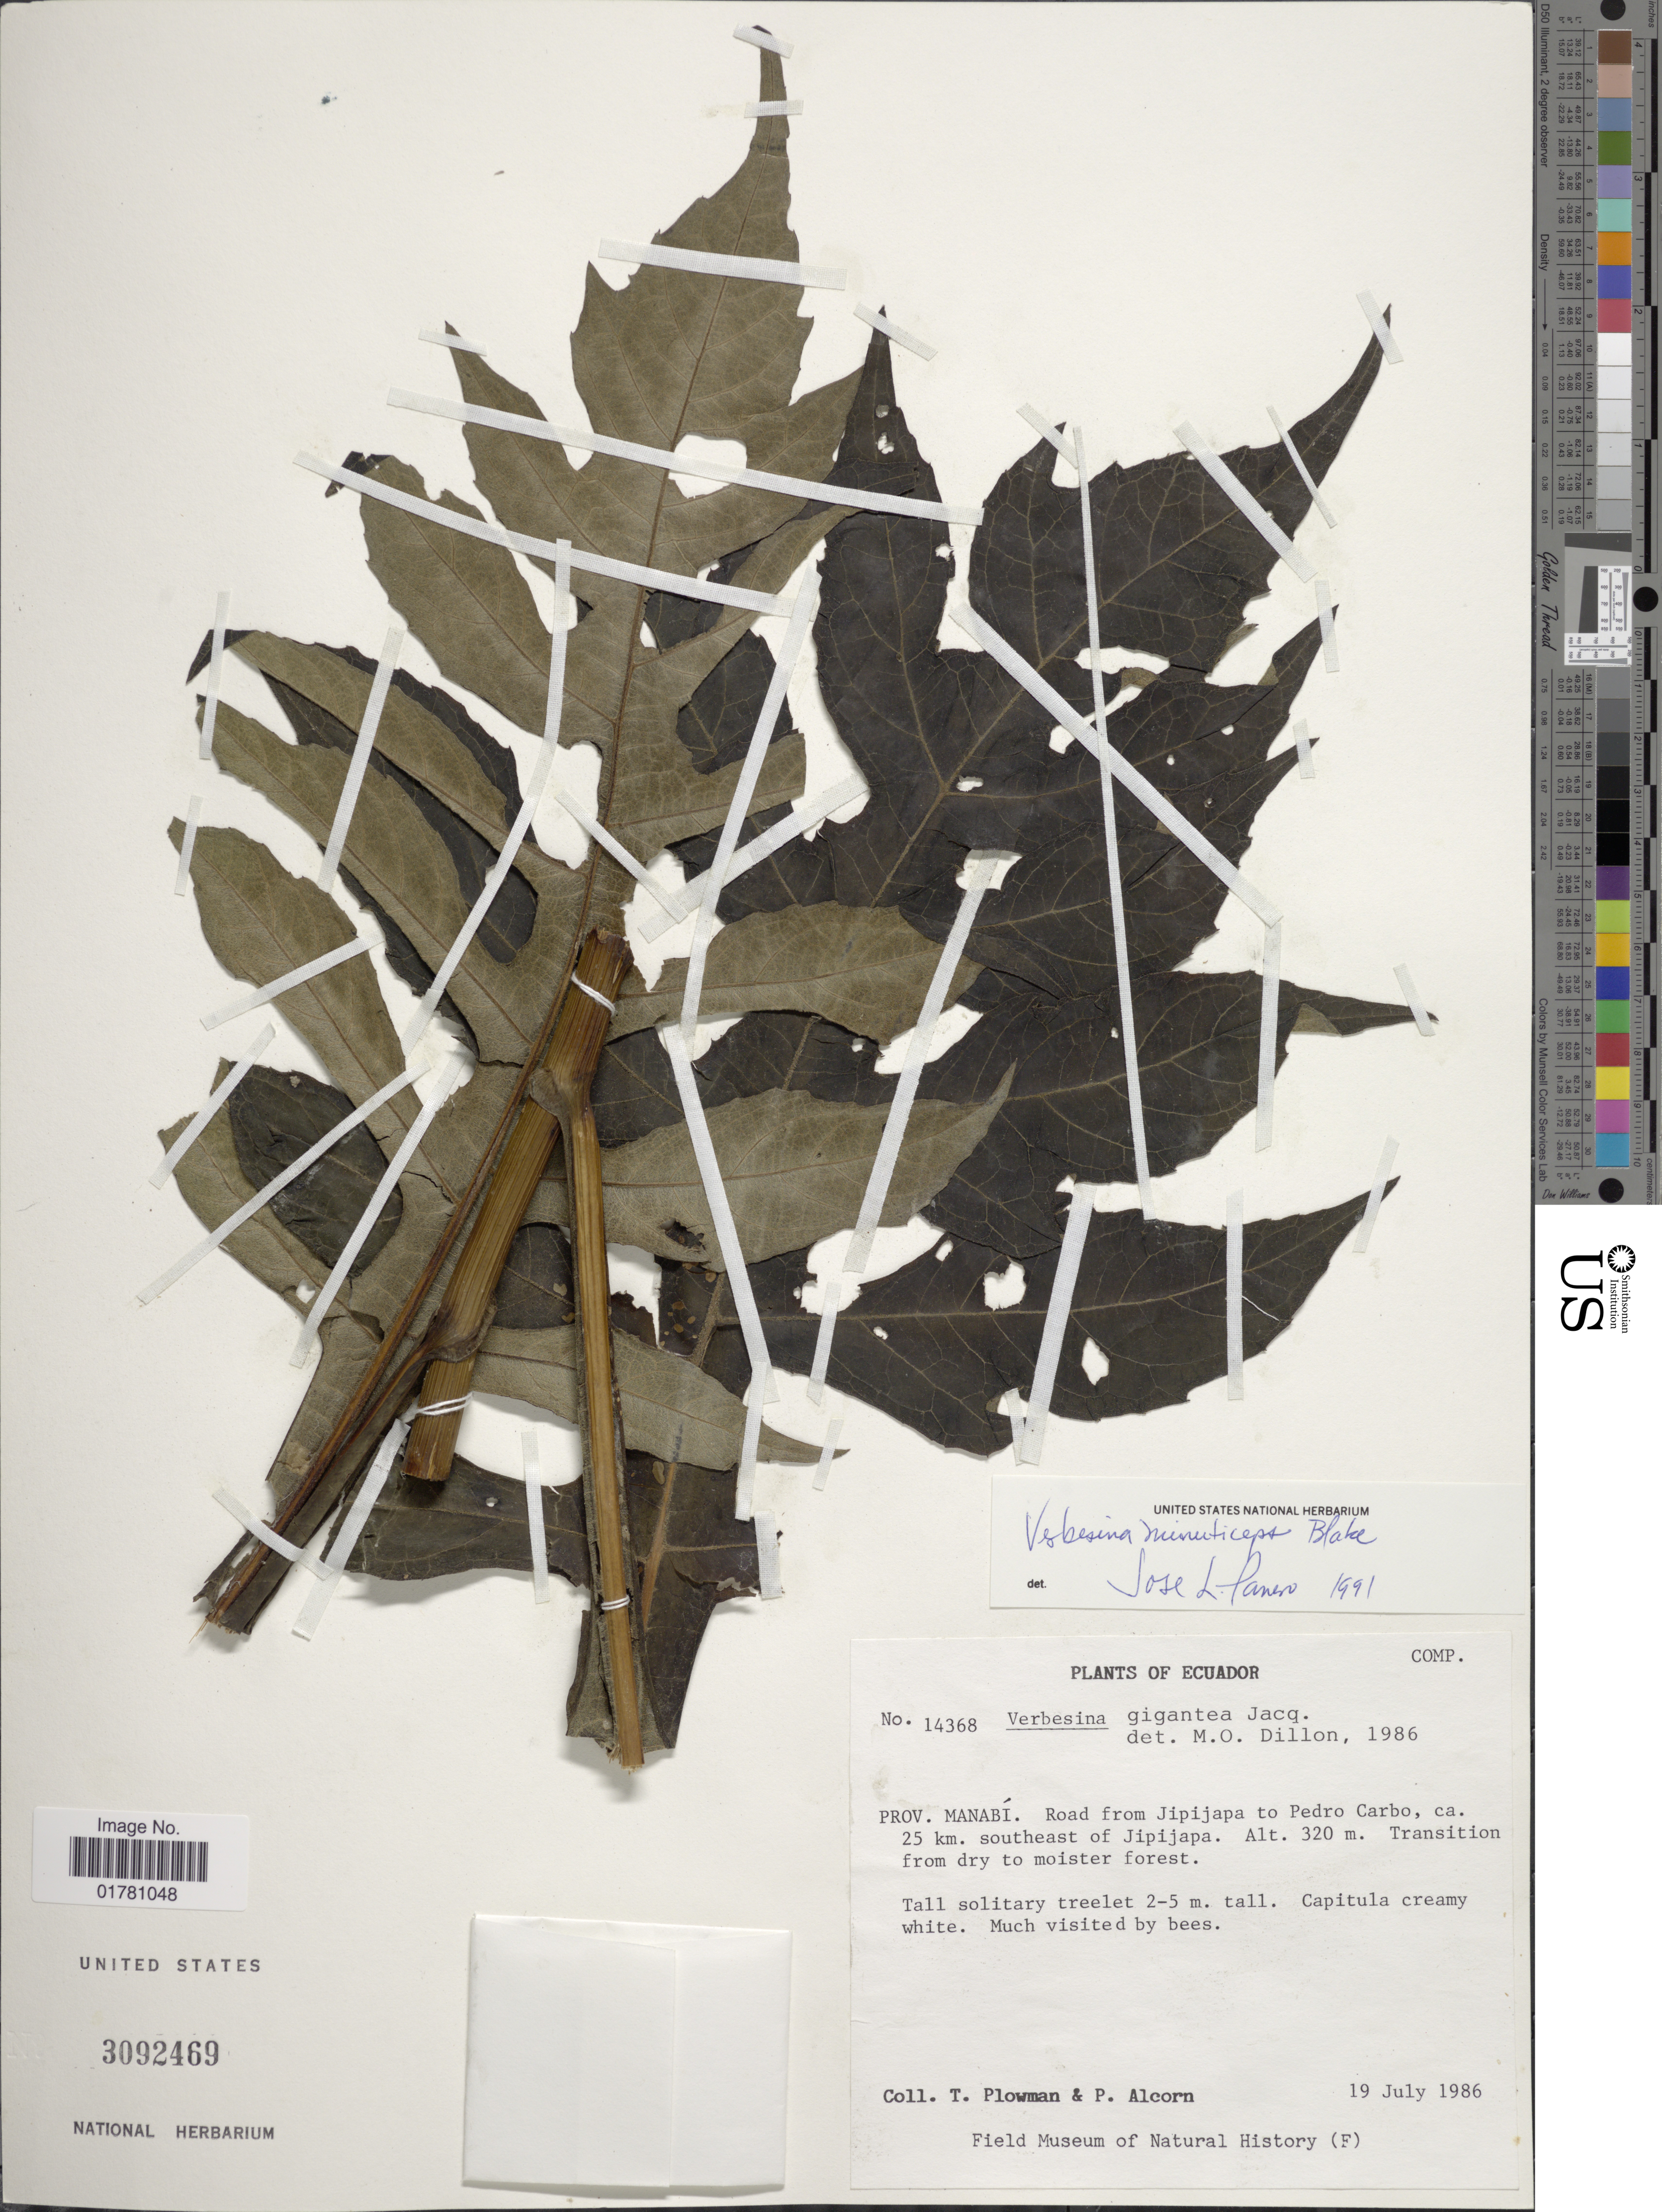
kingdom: Plantae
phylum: Tracheophyta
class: Magnoliopsida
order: Asterales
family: Asteraceae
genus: Verbesina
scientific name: Verbesina minuticeps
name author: S.F. Blake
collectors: T. Plowman & P. Alcorn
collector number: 14368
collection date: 1986-07-19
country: Ecuador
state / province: Manabí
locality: Road from Jipijapa to Pedro Carbo, ca 25 km southeast of Jipijapa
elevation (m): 320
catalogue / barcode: US 3092469